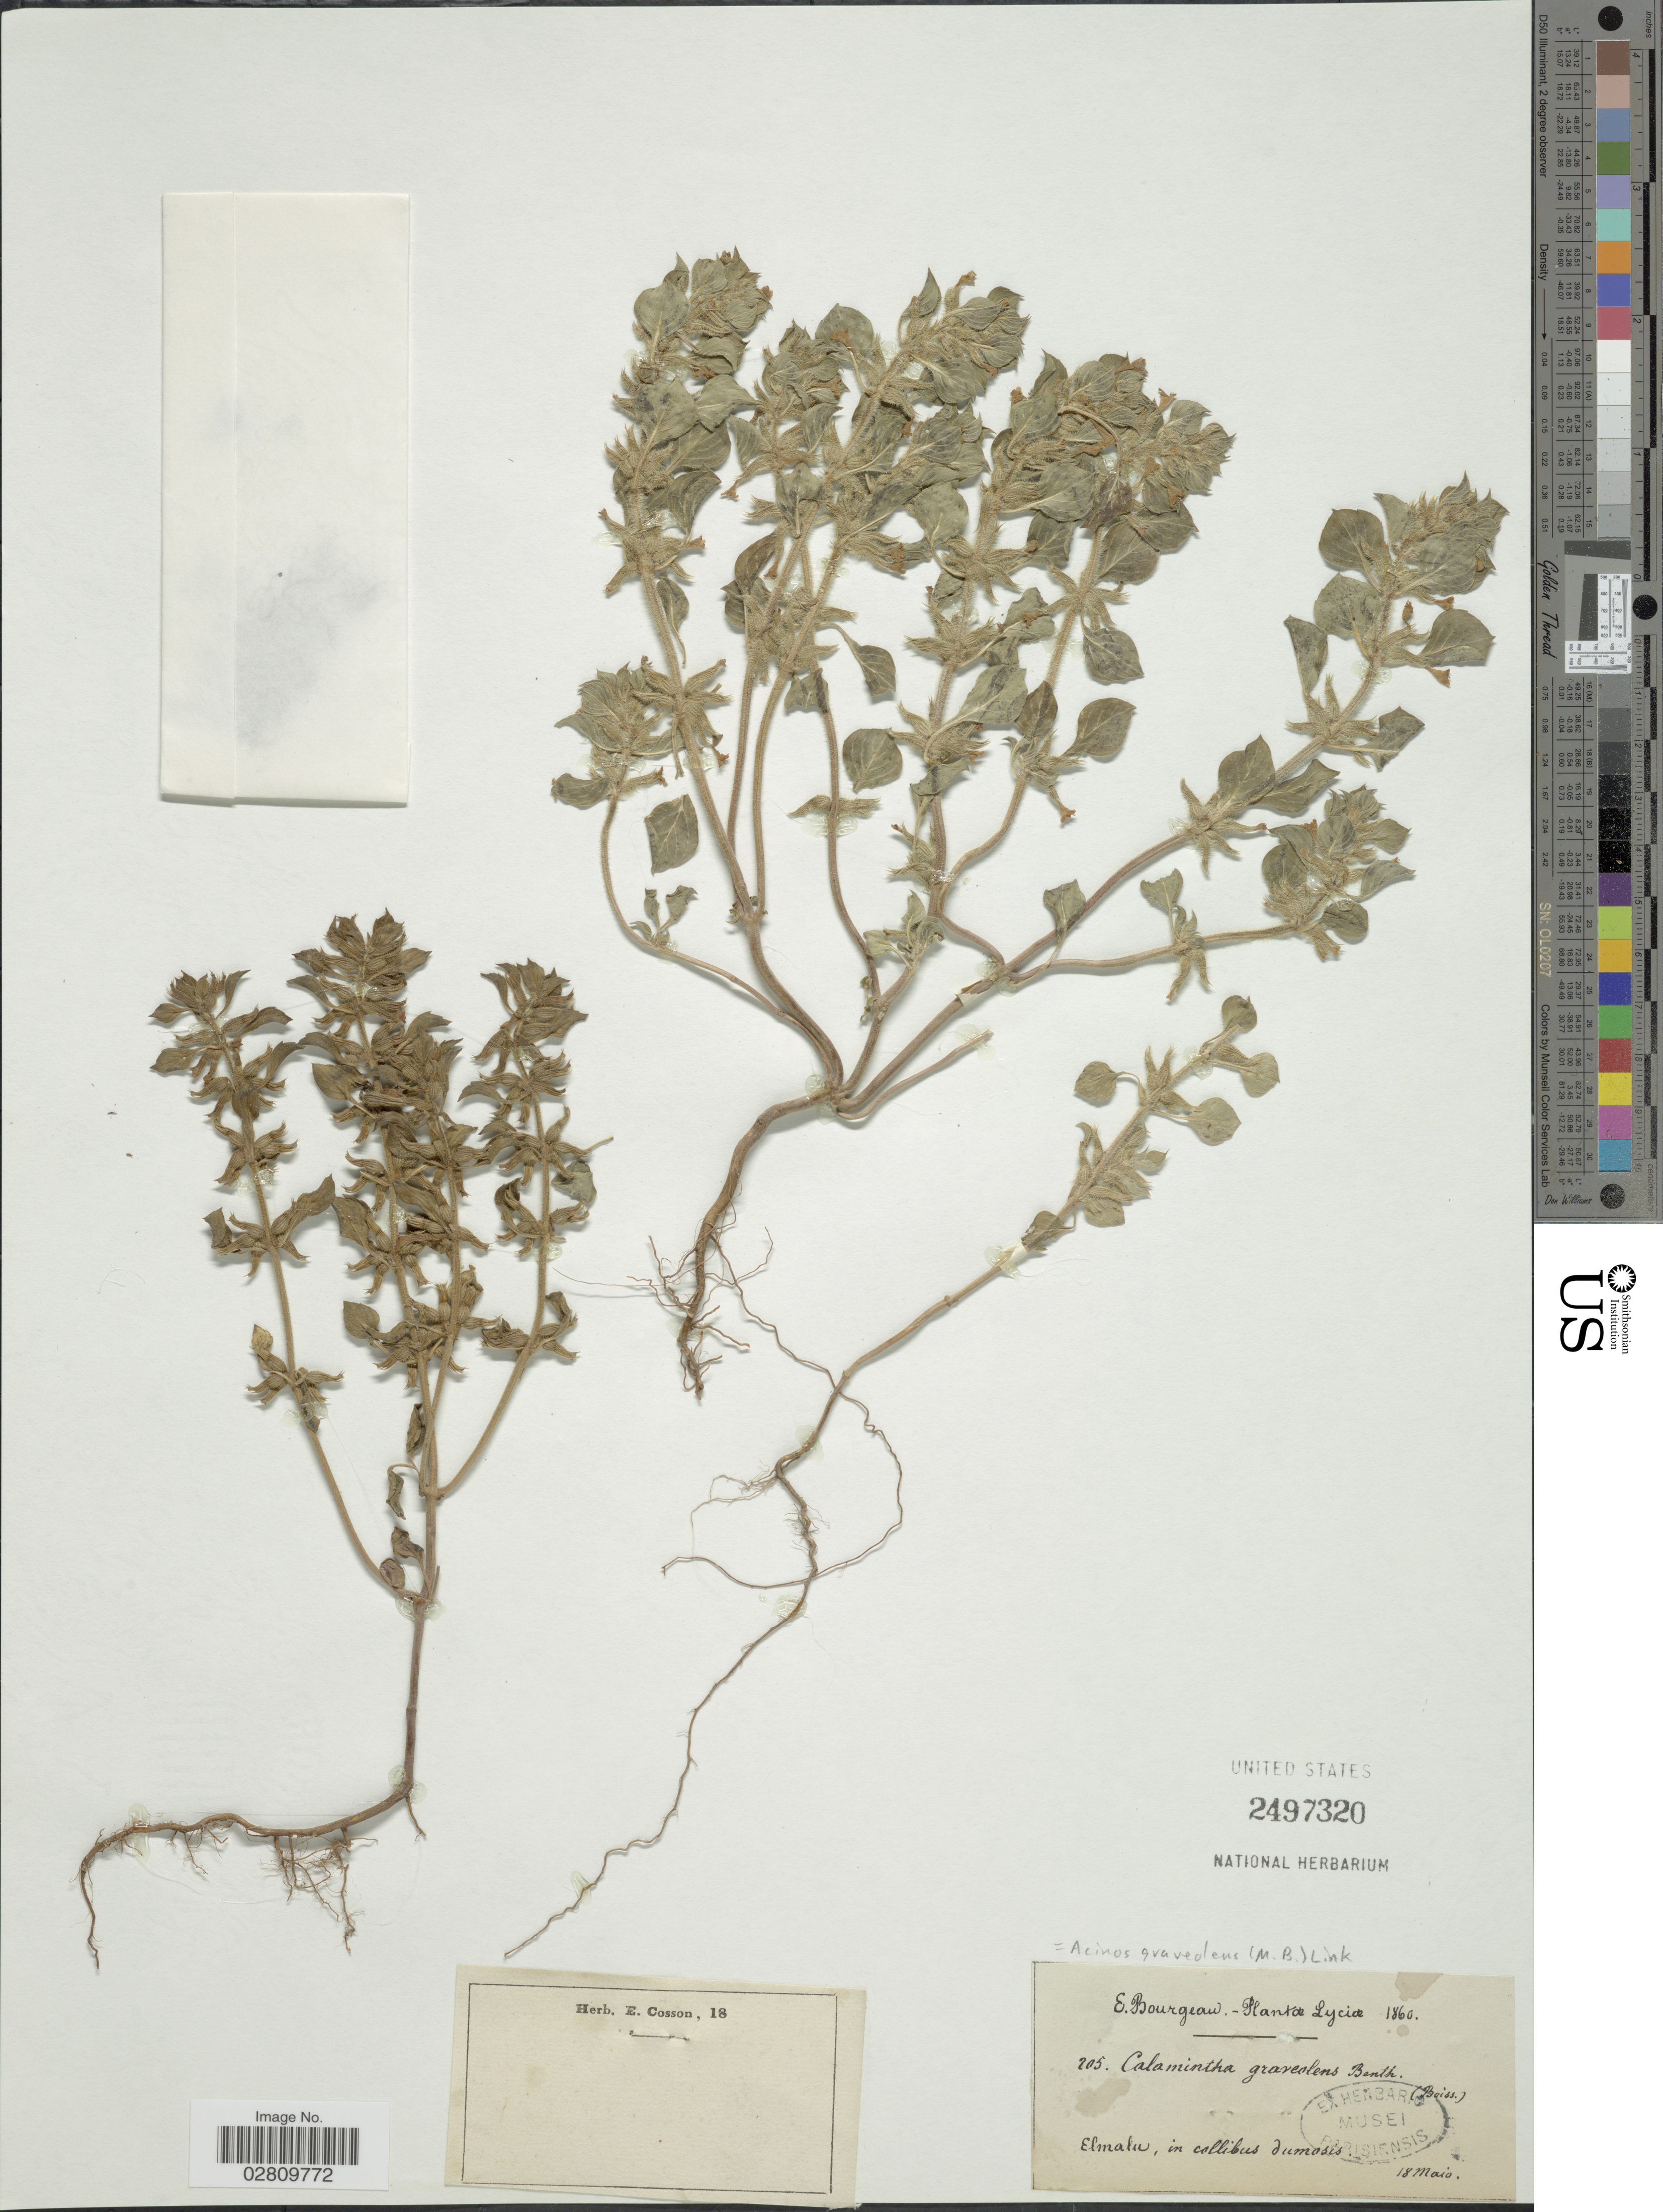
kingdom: Plantae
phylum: Tracheophyta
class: Magnoliopsida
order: Lamiales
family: Lamiaceae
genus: Acinos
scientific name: Acinos graveolens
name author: (M. Bieb.) Link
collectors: E. Bourgeau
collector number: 205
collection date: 1860-05-18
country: Turkey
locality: Lyciae. Elmalu, in collibus dumosis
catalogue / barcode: US 2497320